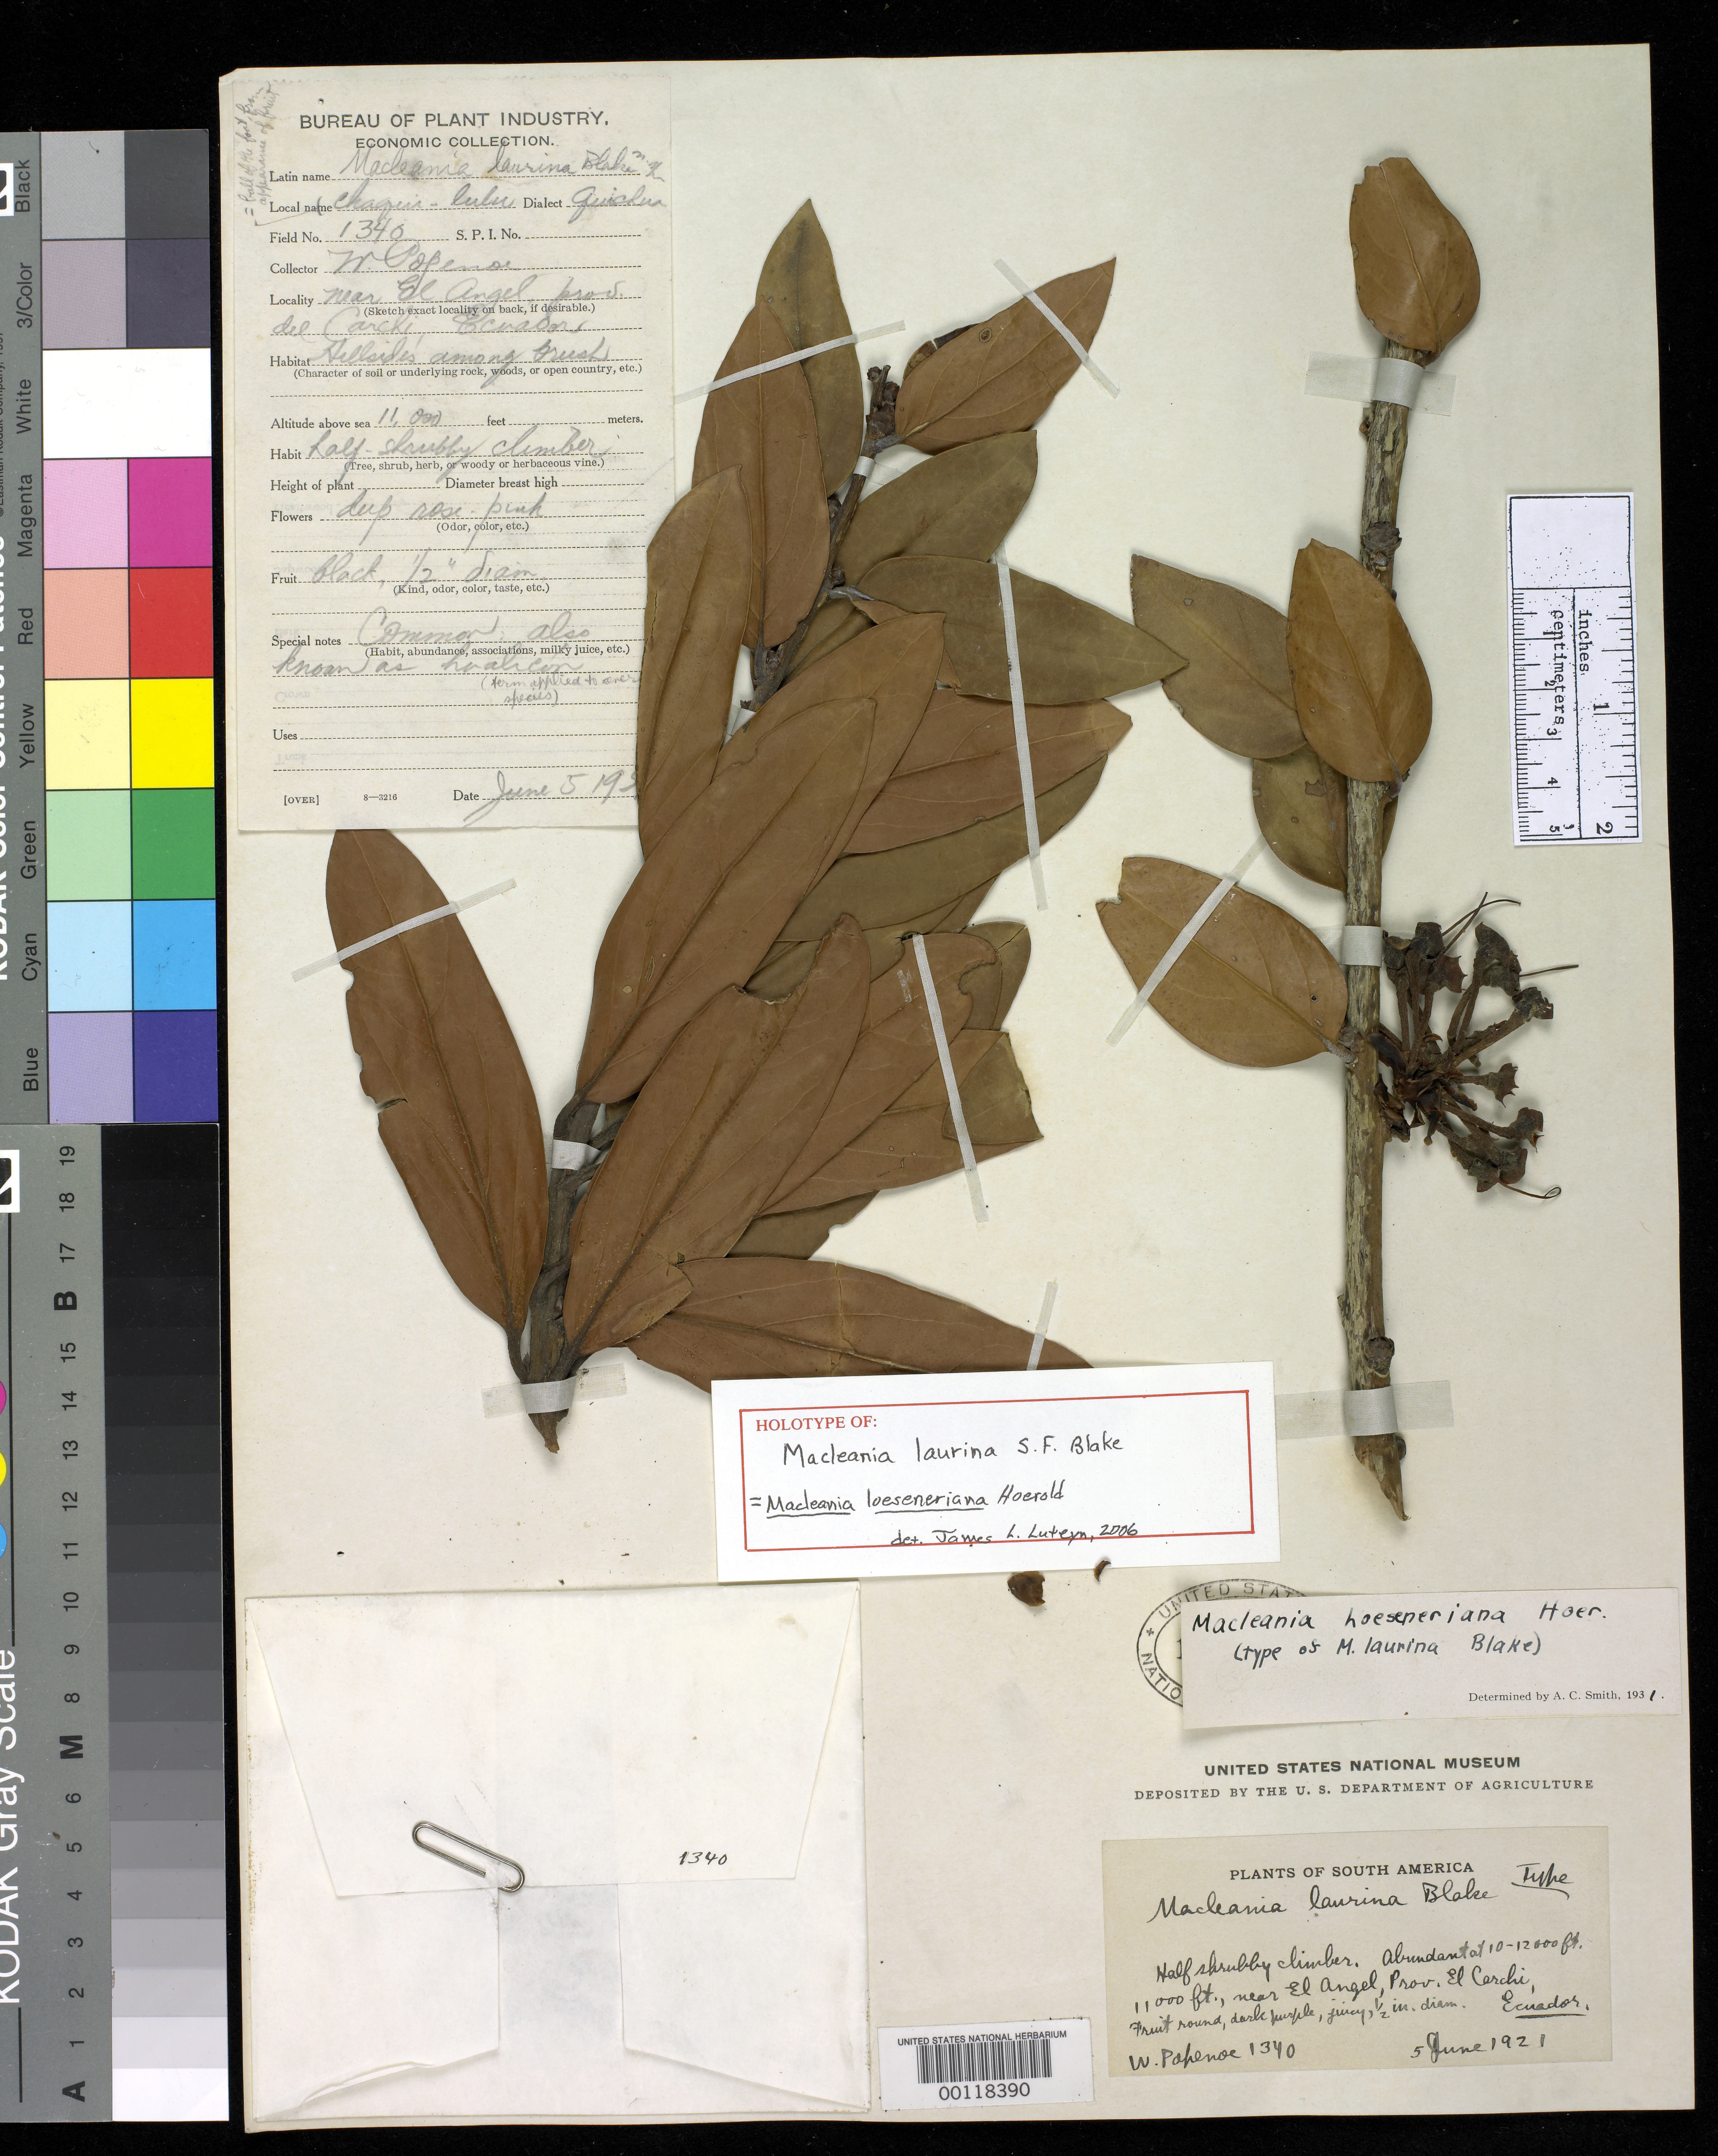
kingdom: Plantae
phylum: Tracheophyta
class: Magnoliopsida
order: Ericales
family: Ericaceae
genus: Macleania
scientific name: Macleania laurina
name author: S.F. Blake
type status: Holotype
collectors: W. Popenoe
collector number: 1340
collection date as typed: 05 Jun 1921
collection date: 1921-06-05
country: Ecuador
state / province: Carchi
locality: Near El Angel.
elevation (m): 3050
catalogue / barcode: US 1059985